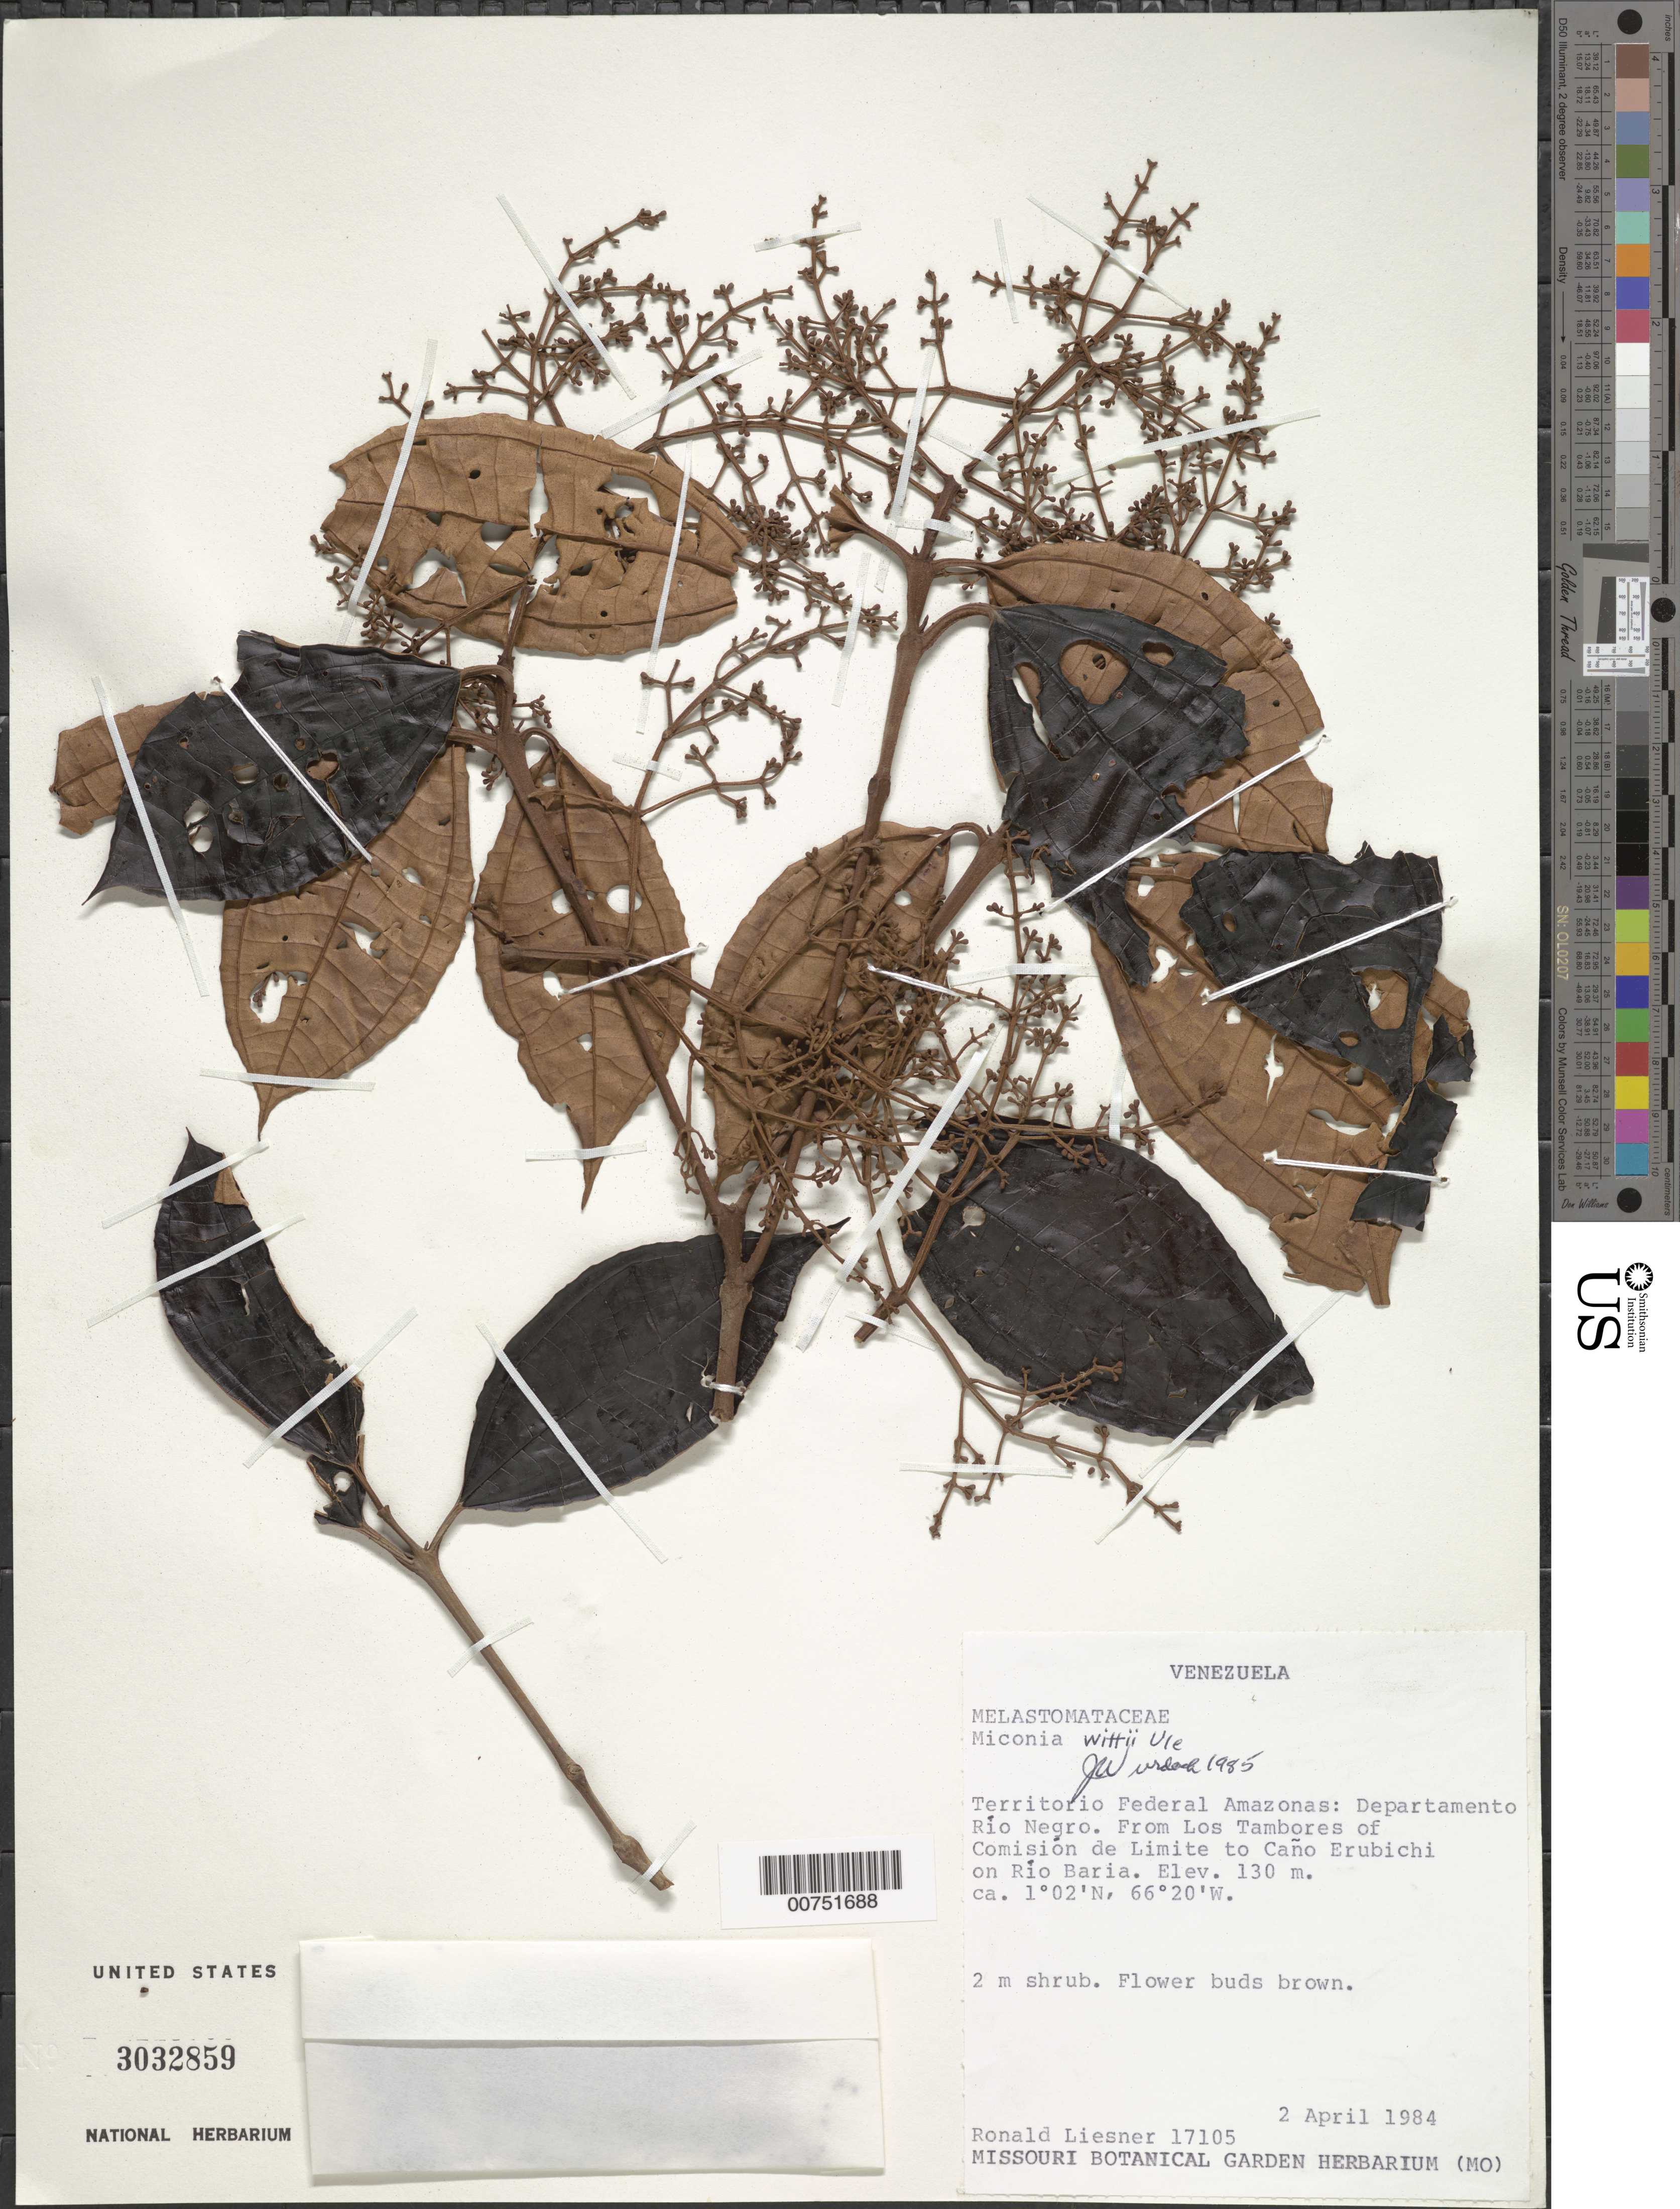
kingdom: Plantae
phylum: Tracheophyta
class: Magnoliopsida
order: Myrtales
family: Melastomataceae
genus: Miconia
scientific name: Miconia wittii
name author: Ule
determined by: Wurdack, John J., (US), US (UNITED STATES)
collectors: R. L. Liesner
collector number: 17105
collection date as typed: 2-Apr-84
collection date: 1984-04-02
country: Venezuela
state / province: Amazonas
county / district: Río Negro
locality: Los Tambores of Comision de Limite to Caño Erubichi on Río Baria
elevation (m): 130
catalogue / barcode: US 3032859